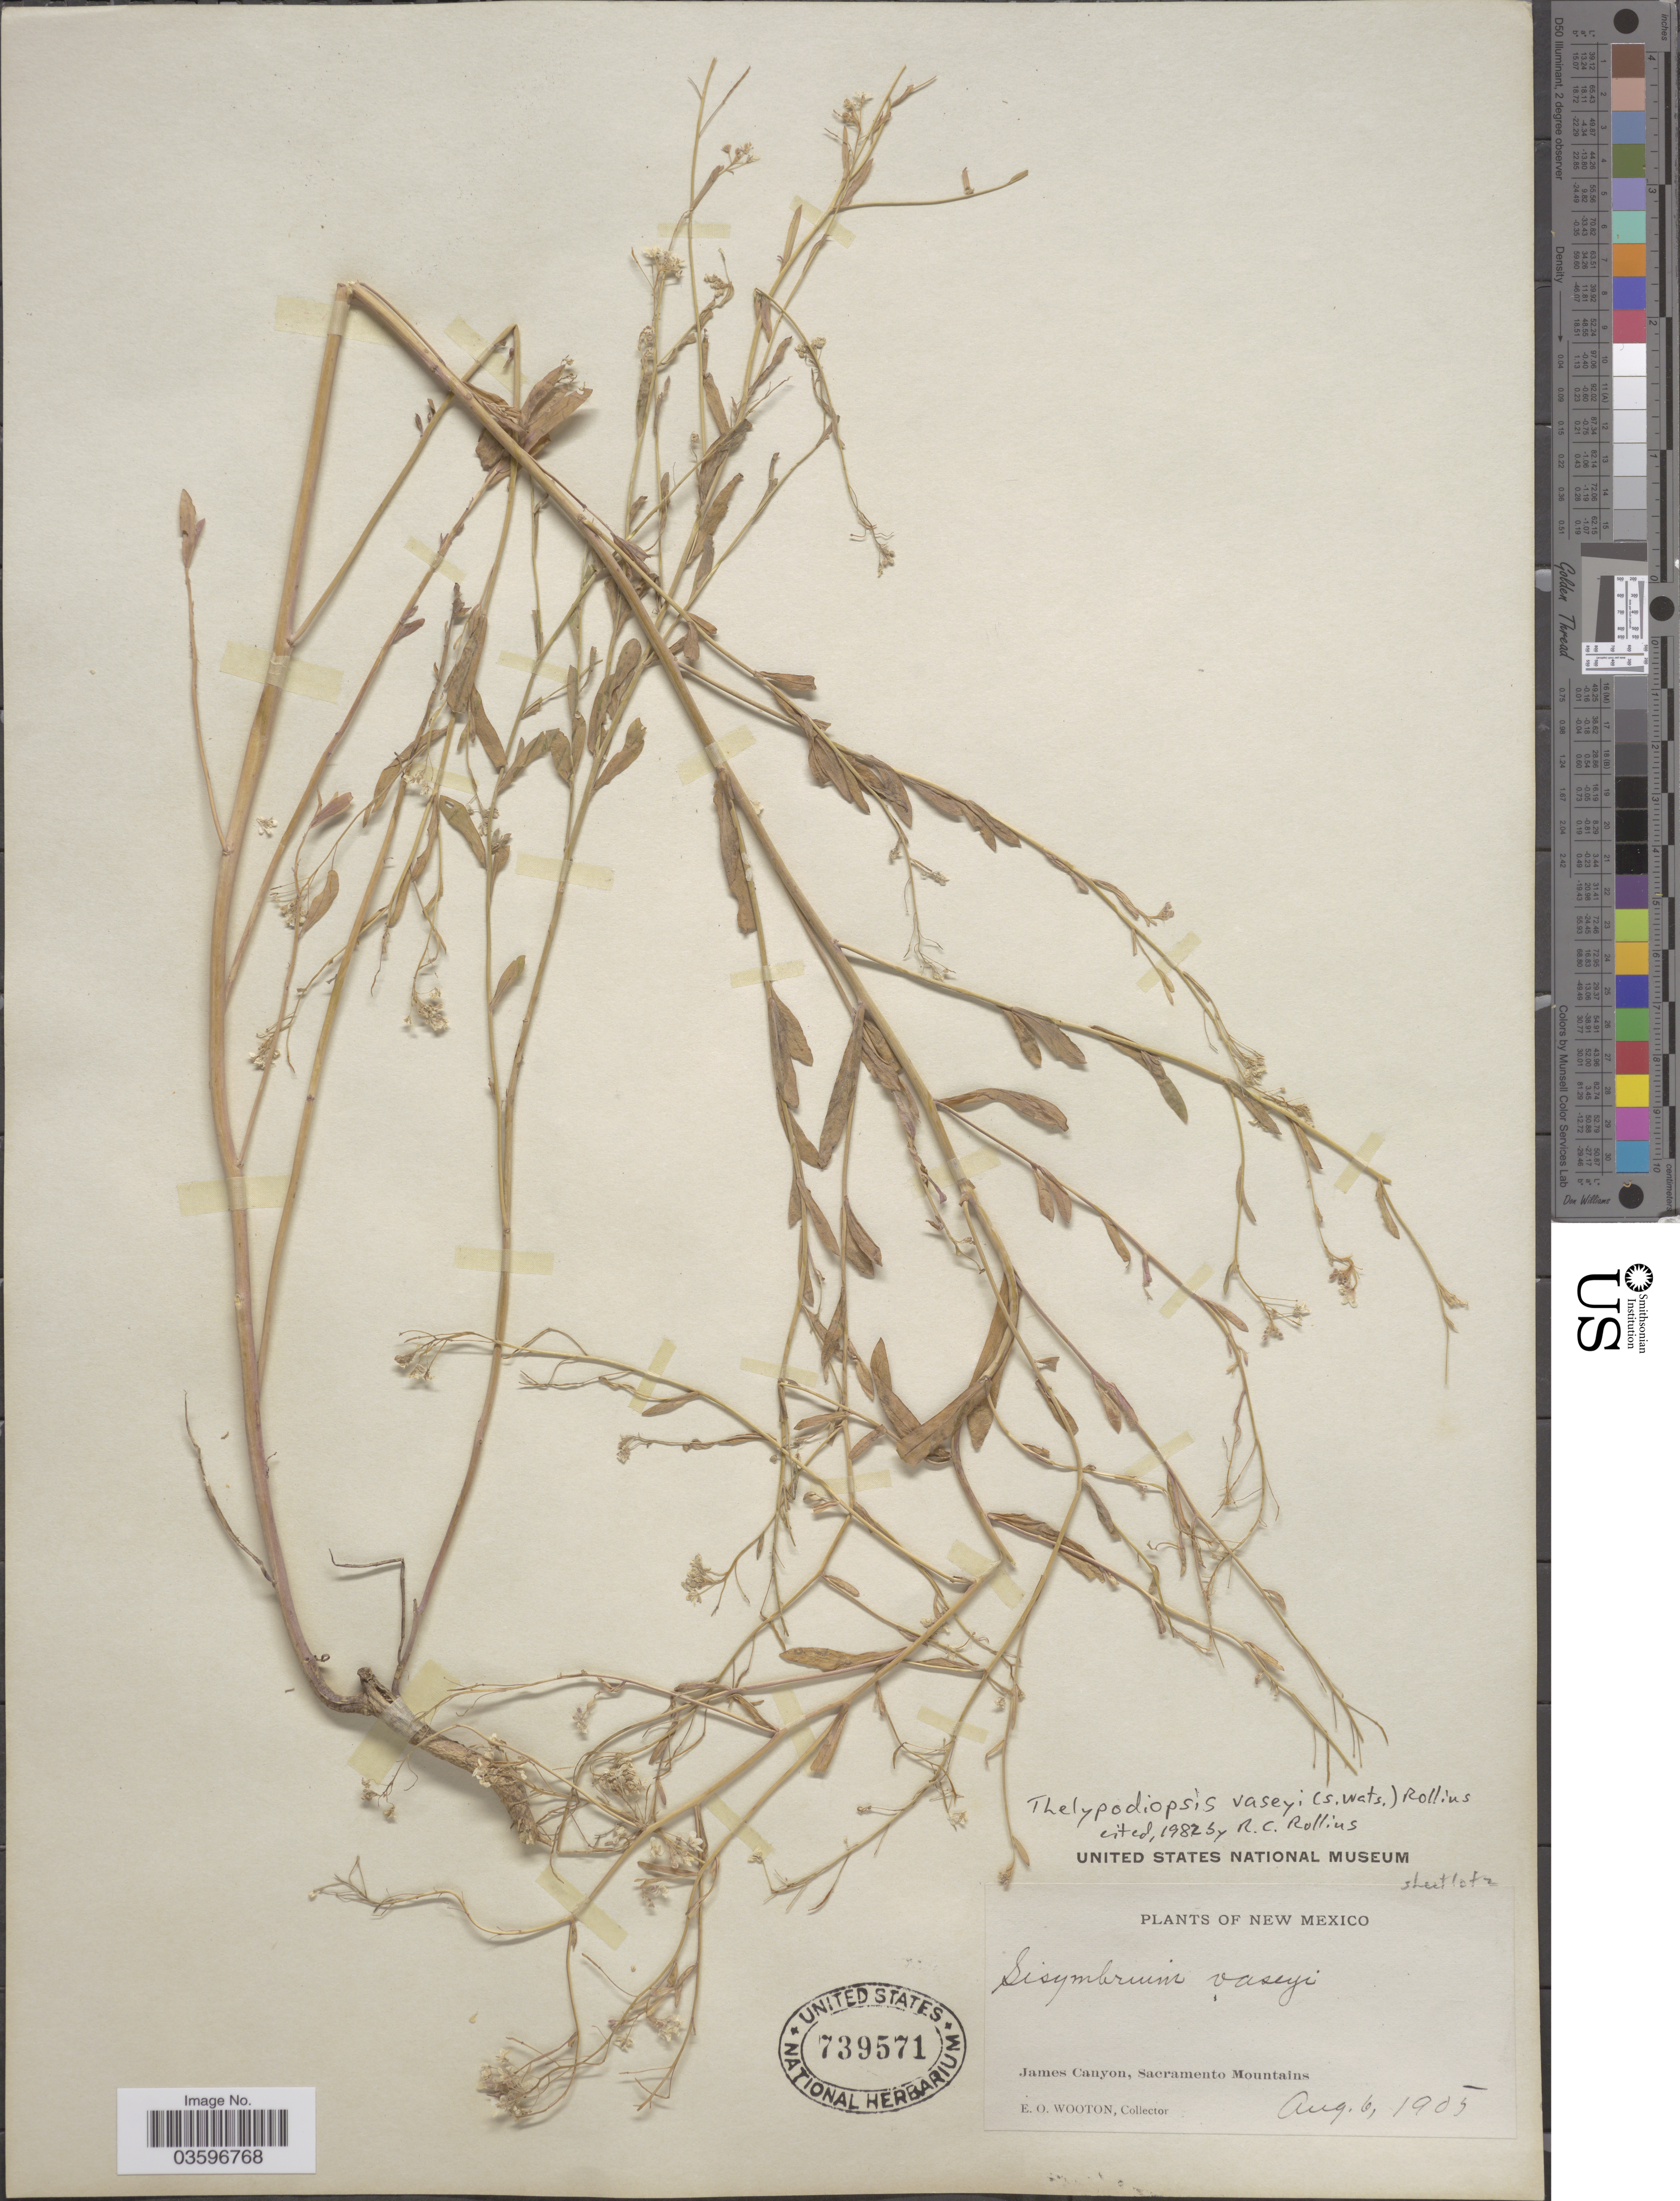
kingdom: Plantae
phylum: Tracheophyta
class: Magnoliopsida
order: Brassicales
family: Brassicaceae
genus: Thelypodiopsis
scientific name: Thelypodiopsis vaseyi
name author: (S. Watson ex B.L. Rob.) Rollins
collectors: E. O. Wooton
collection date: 1905-08-06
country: United States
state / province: New Mexico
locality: James Canyon, Sacramento Mountains.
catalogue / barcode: US 739571